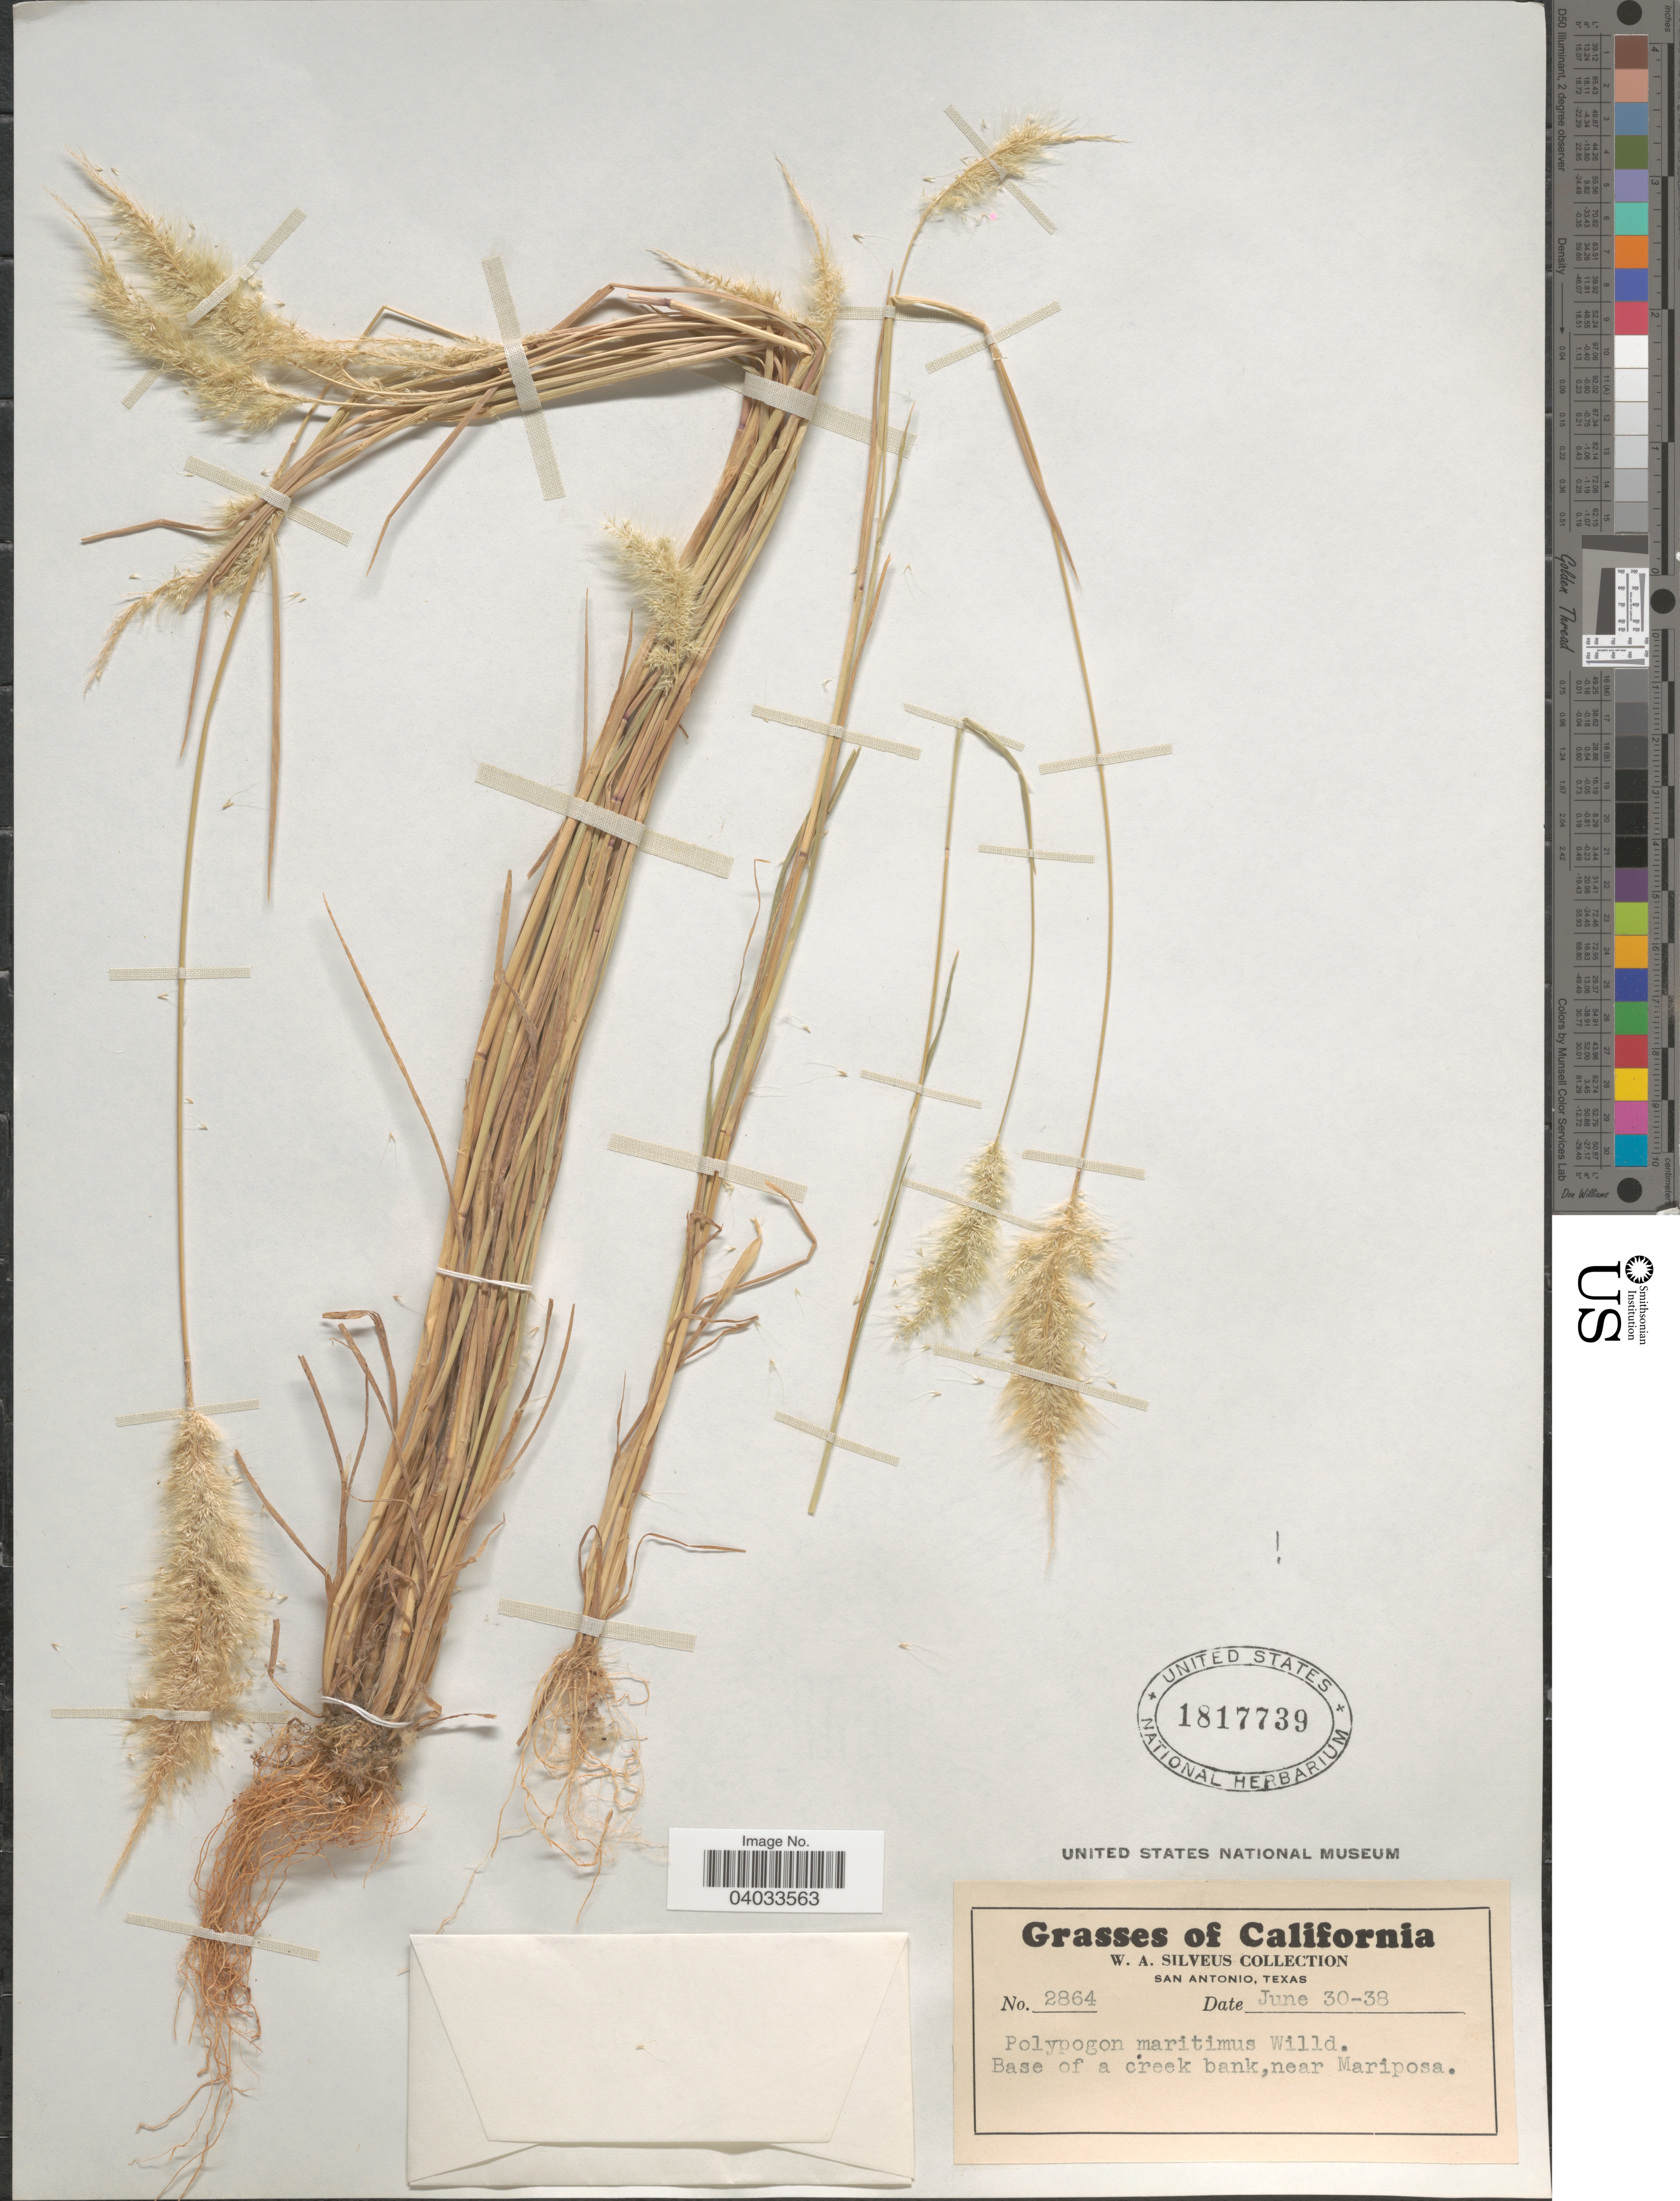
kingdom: Plantae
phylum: Tracheophyta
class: Liliopsida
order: Poales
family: Poaceae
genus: Polypogon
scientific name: Polypogon maritimus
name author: Willd.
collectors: W. Silveus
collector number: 2864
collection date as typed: Transcribed d/m/y: 30/6/38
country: United States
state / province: California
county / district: Mariposa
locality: Base of a creek bank, near Mariposa.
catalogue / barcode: US 1817739